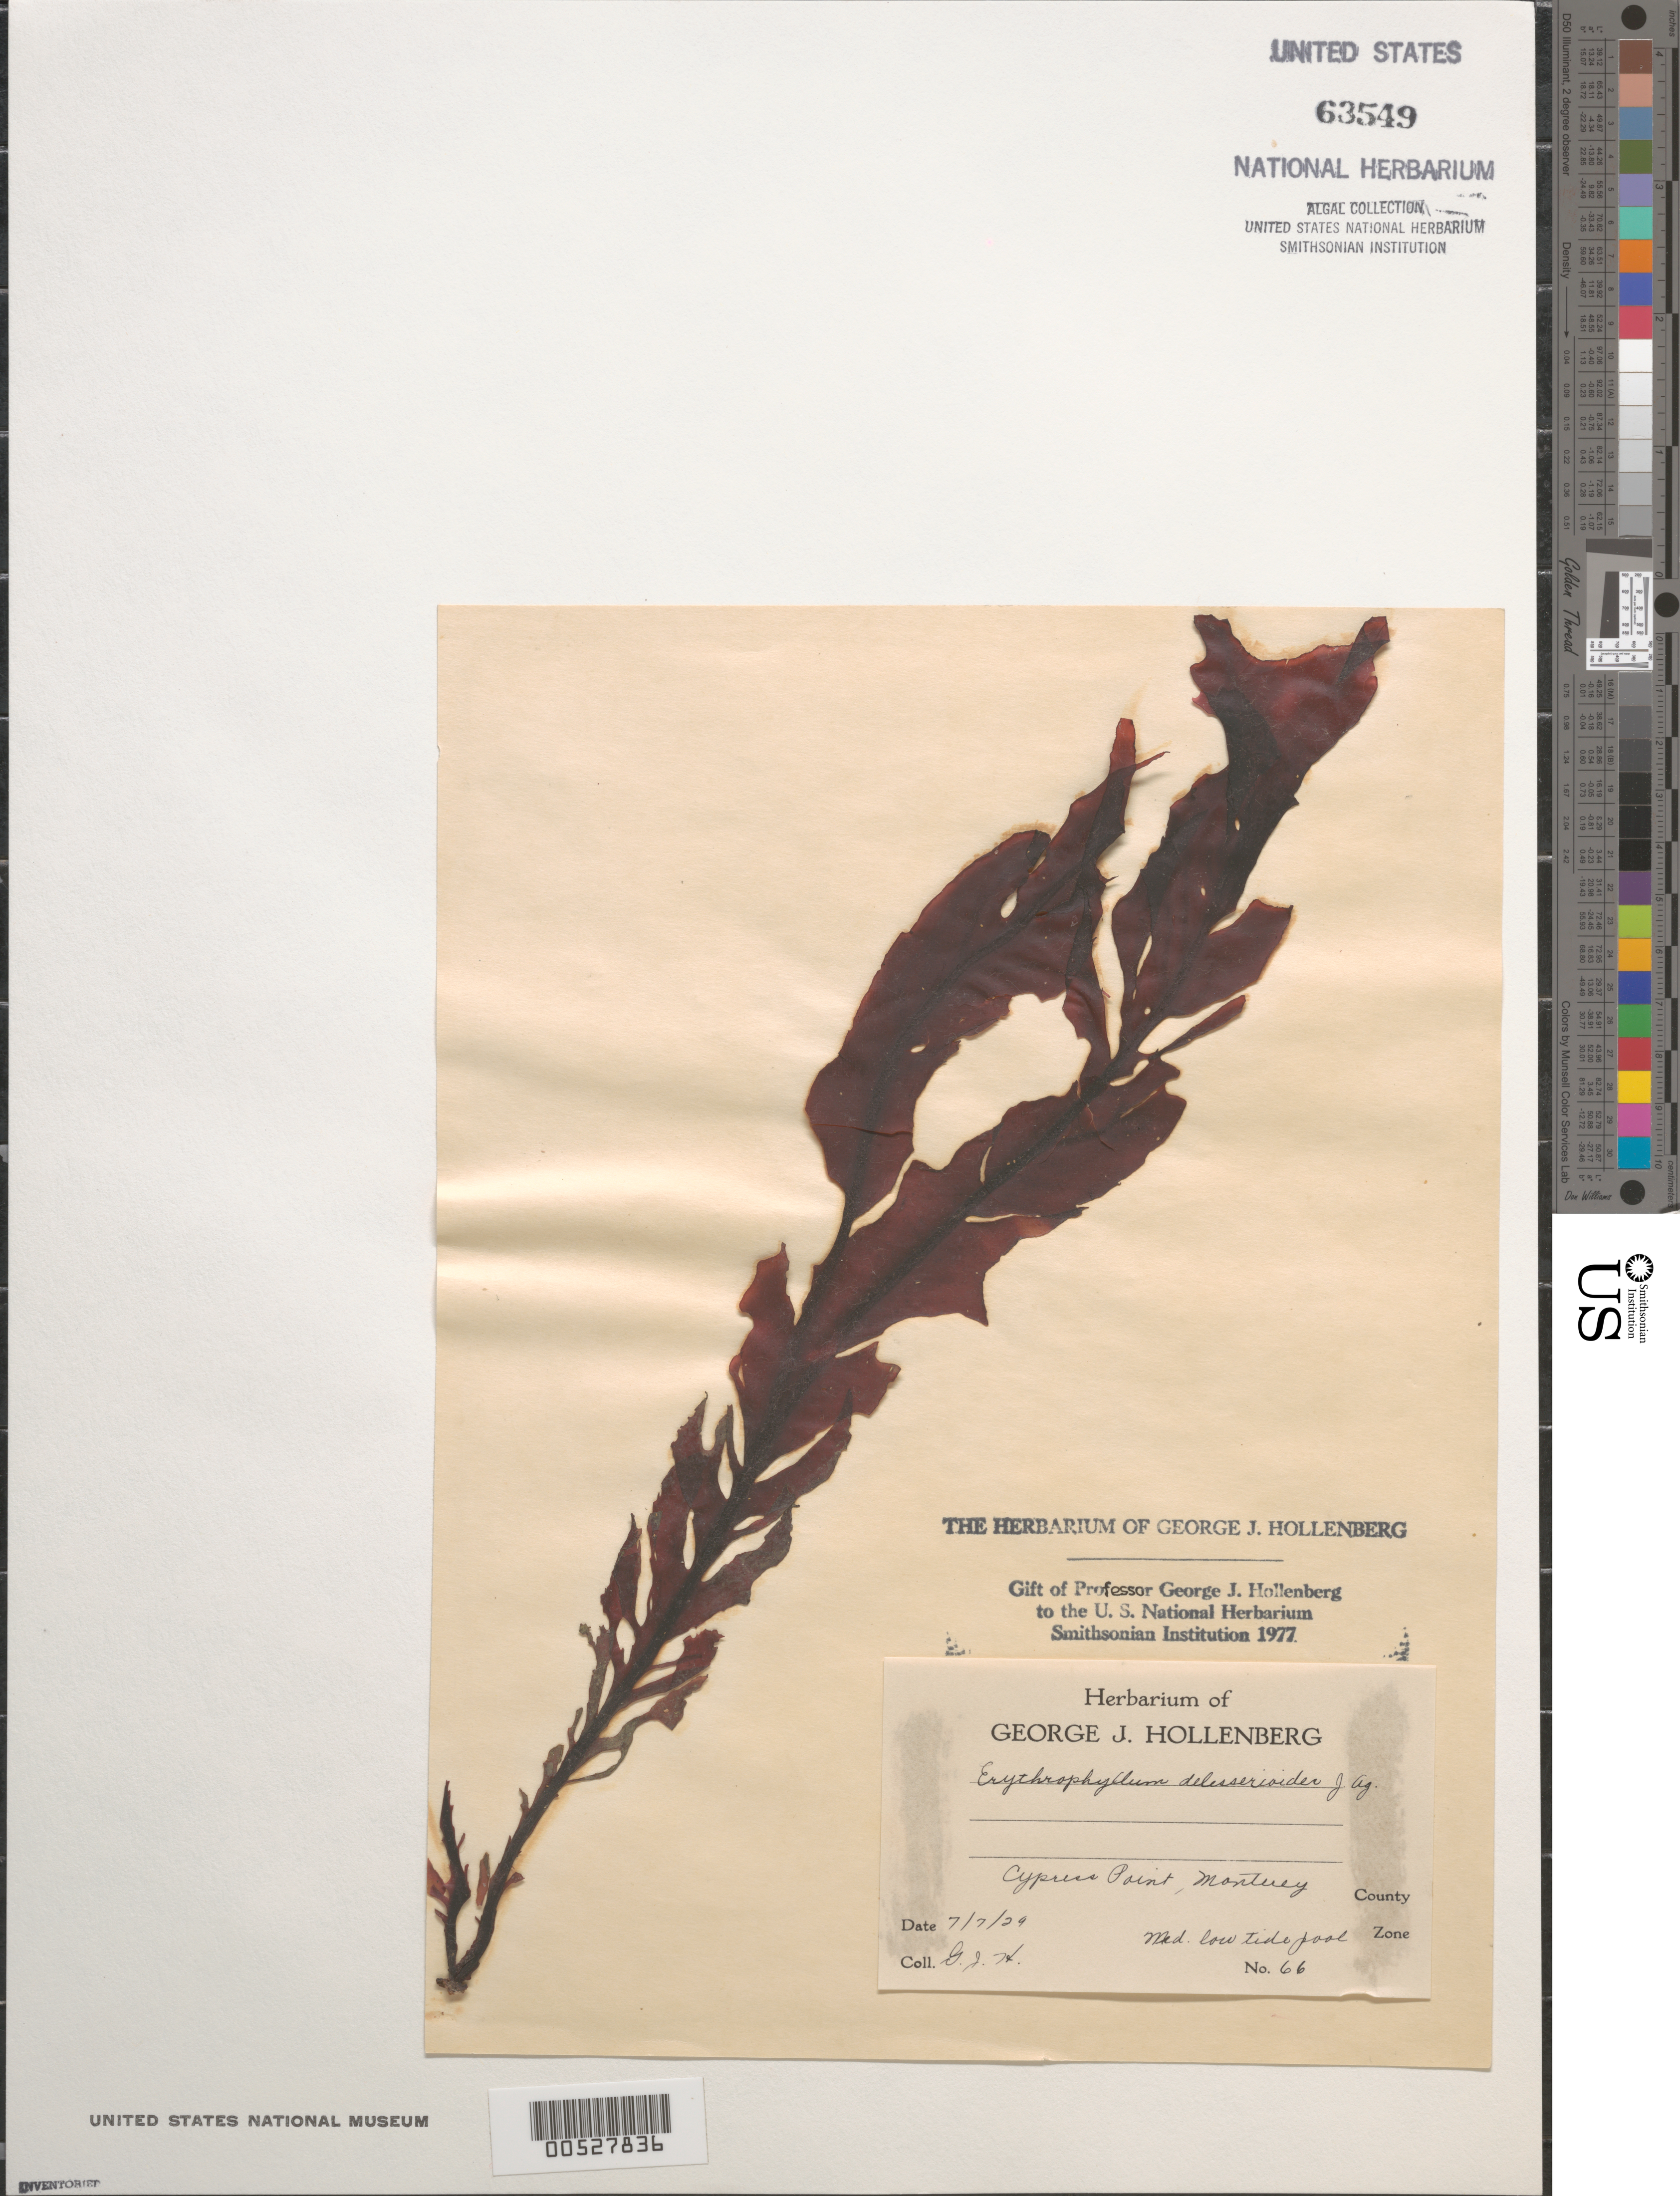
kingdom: Plantae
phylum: Rhodophyta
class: Florideophyceae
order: Gigartinales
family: Kallymeniaceae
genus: Erythrophyllum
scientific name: Erythrophyllum delesserioides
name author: J. Agardh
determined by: Hollenberg, George J.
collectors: G. Hollenberg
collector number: GJH 66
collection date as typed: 07 Jul 1929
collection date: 1929-07-07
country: United States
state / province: California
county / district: Monterey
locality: Cypress Point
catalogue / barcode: US 63549